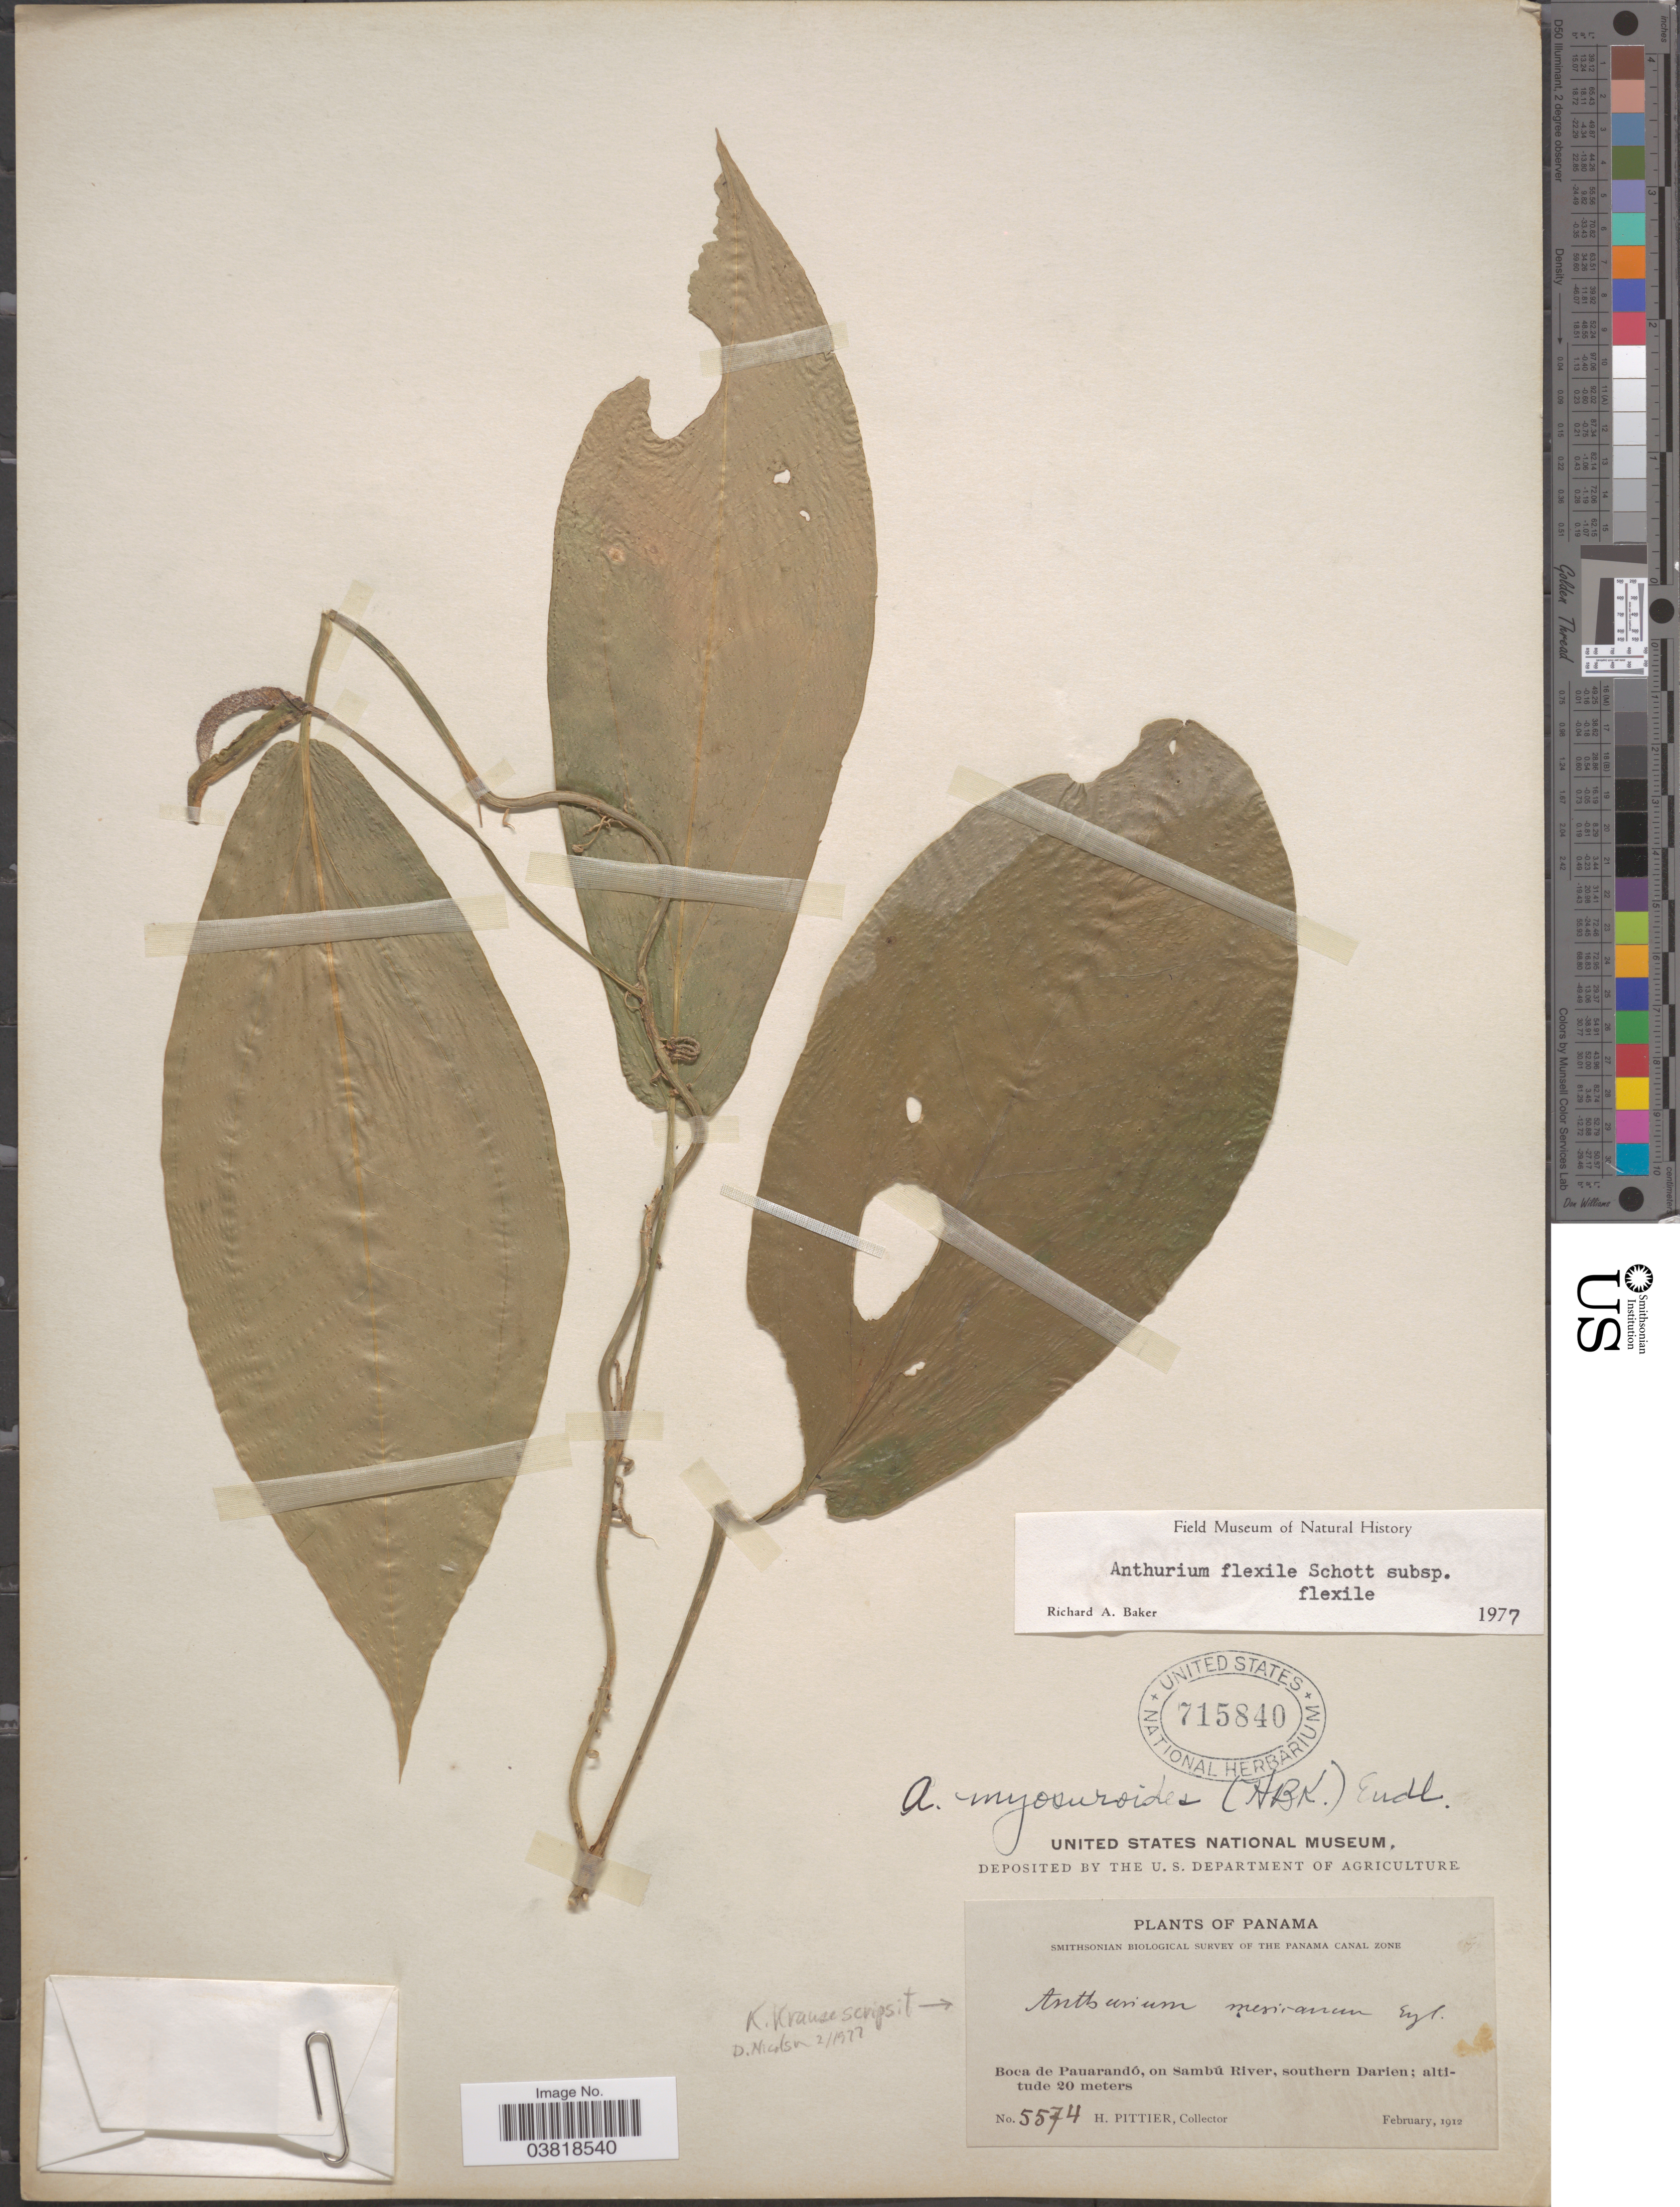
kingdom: Plantae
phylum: Tracheophyta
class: Liliopsida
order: Alismatales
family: Araceae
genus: Anthurium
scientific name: Anthurium flexile subsp. flexile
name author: Schott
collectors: H. F. Pittier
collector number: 5574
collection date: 1912-02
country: Panama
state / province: Darien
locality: Boca de Pauarandó, on Sambú River, southern Darien.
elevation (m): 20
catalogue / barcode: US 715840